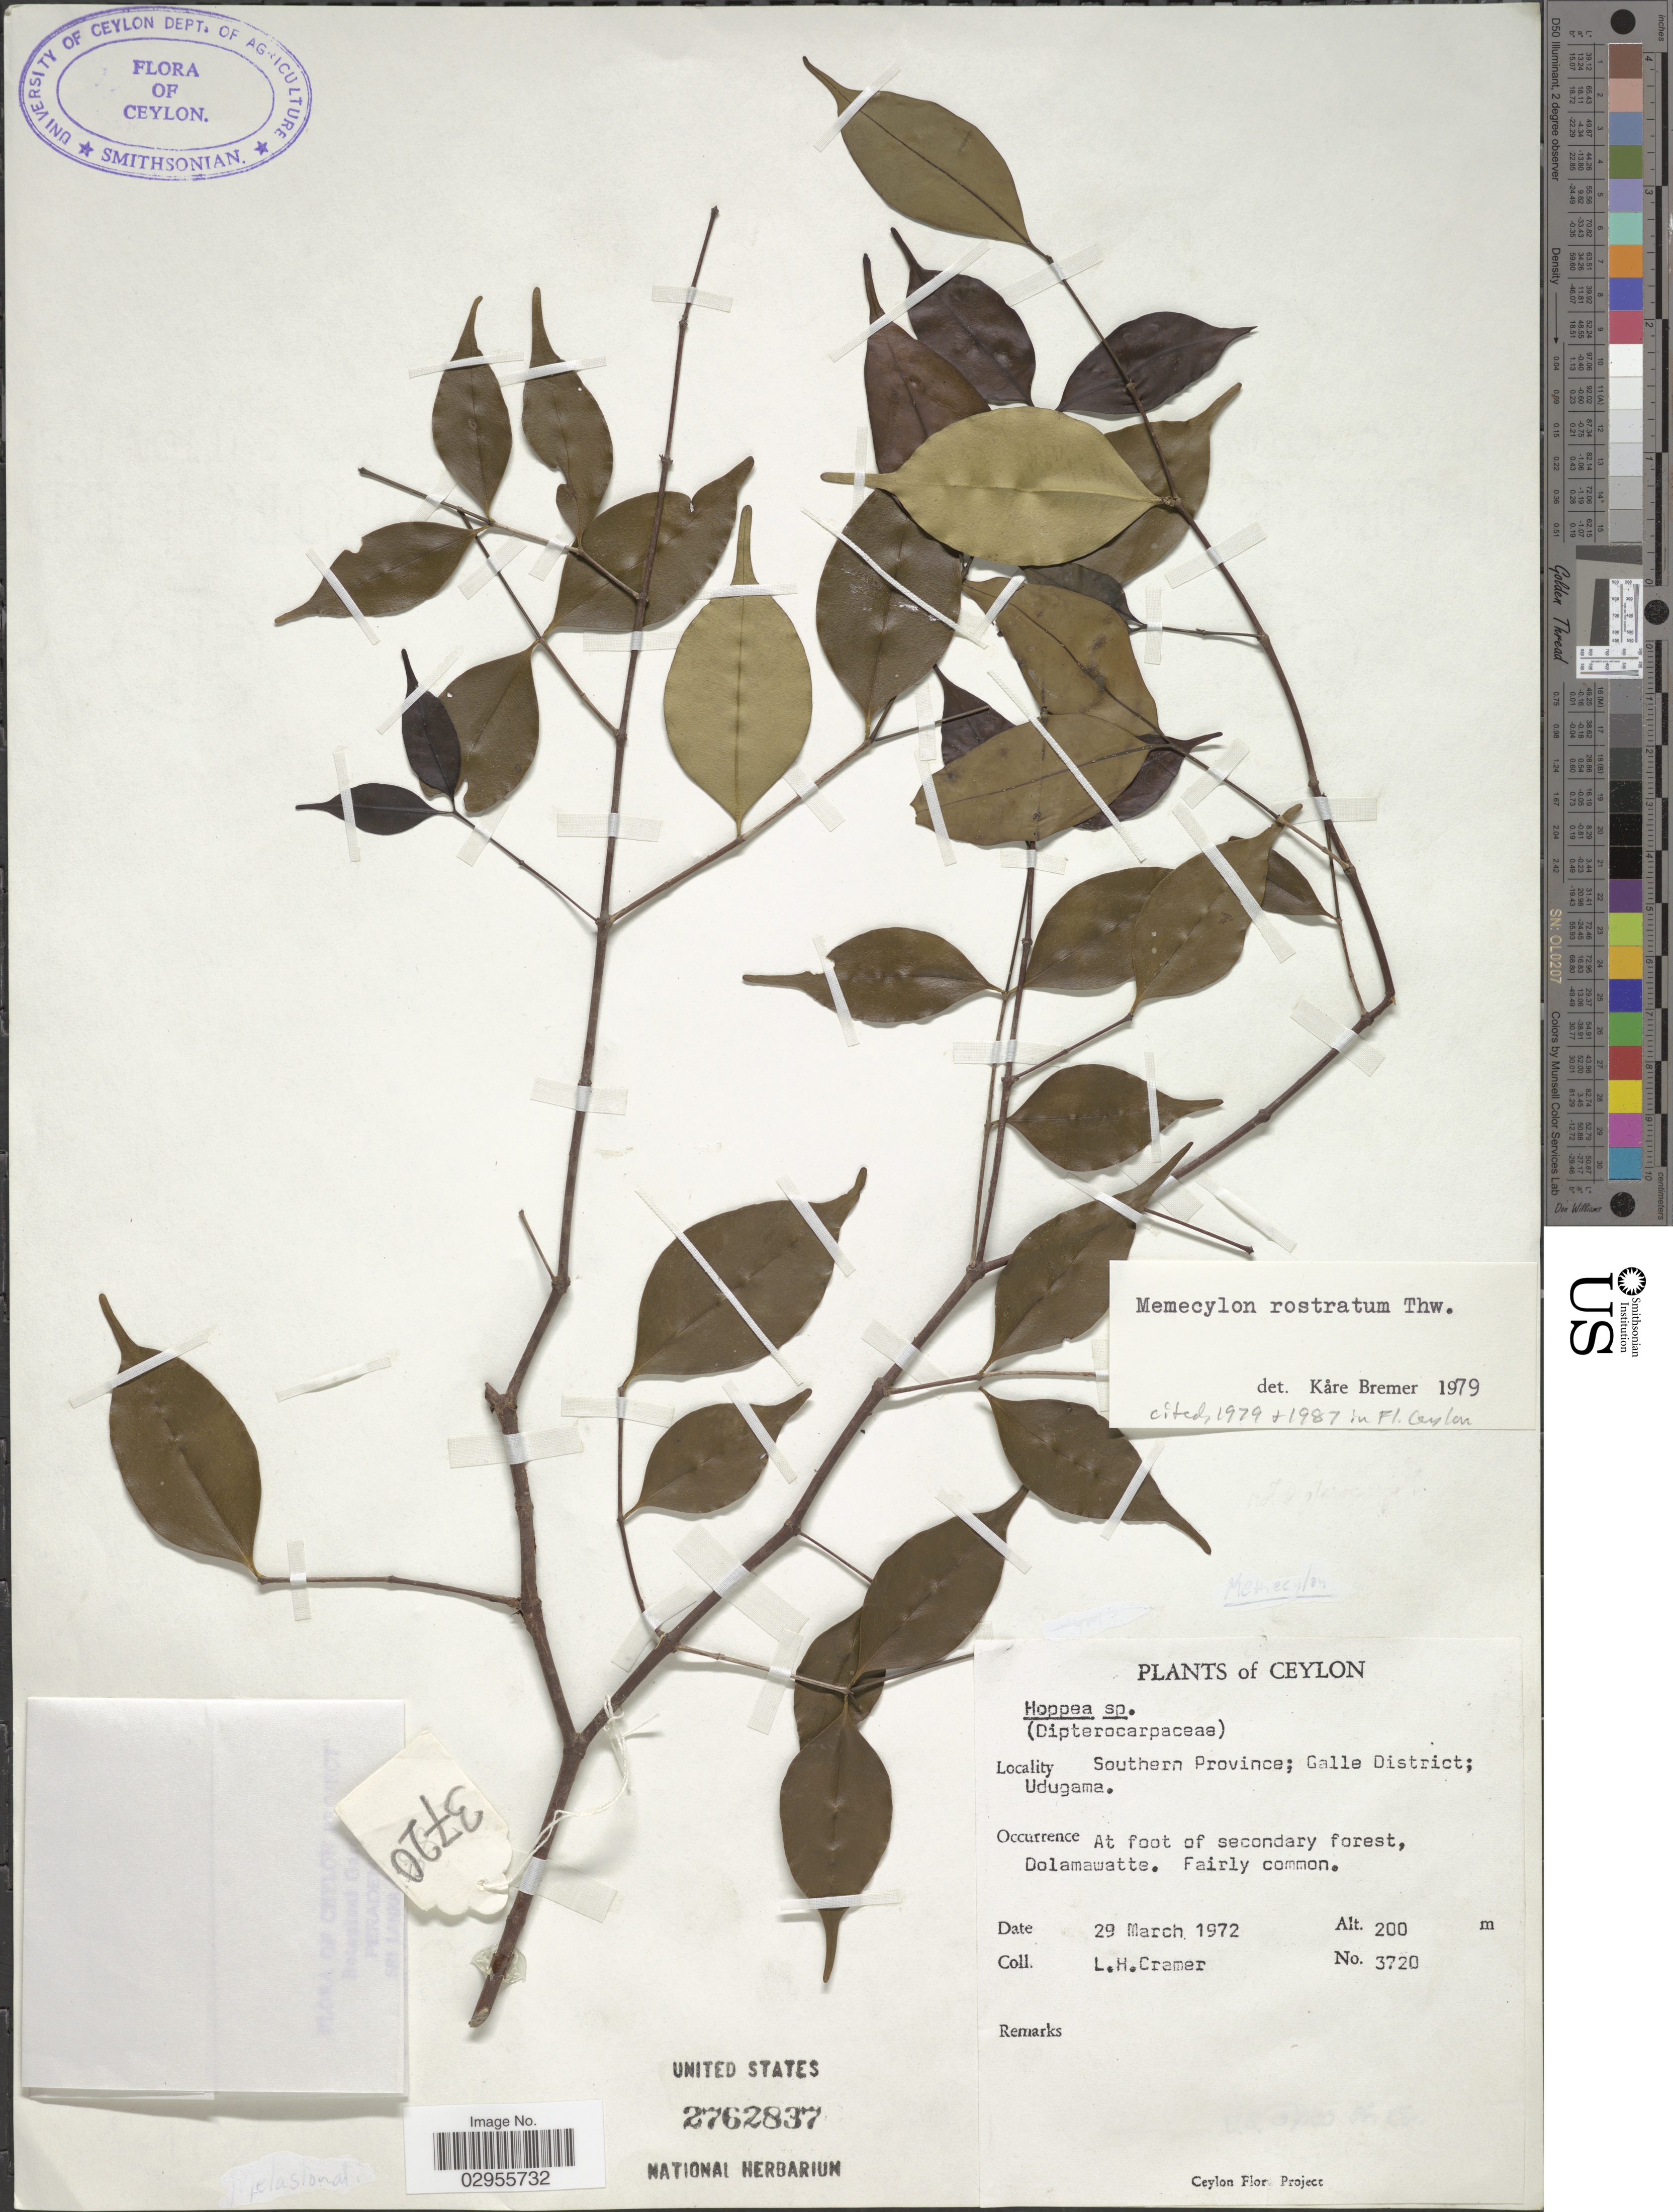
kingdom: Plantae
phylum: Tracheophyta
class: Magnoliopsida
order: Myrtales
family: Melastomataceae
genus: Memecylon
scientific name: Memecylon rostratum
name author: Thwaites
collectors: L. H. Cramer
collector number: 3720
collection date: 1972-03-29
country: Sri Lanka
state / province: Southern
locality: Ceylon. Galles District; Udugama. Dolamawatte.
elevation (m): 200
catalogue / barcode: US 2762837